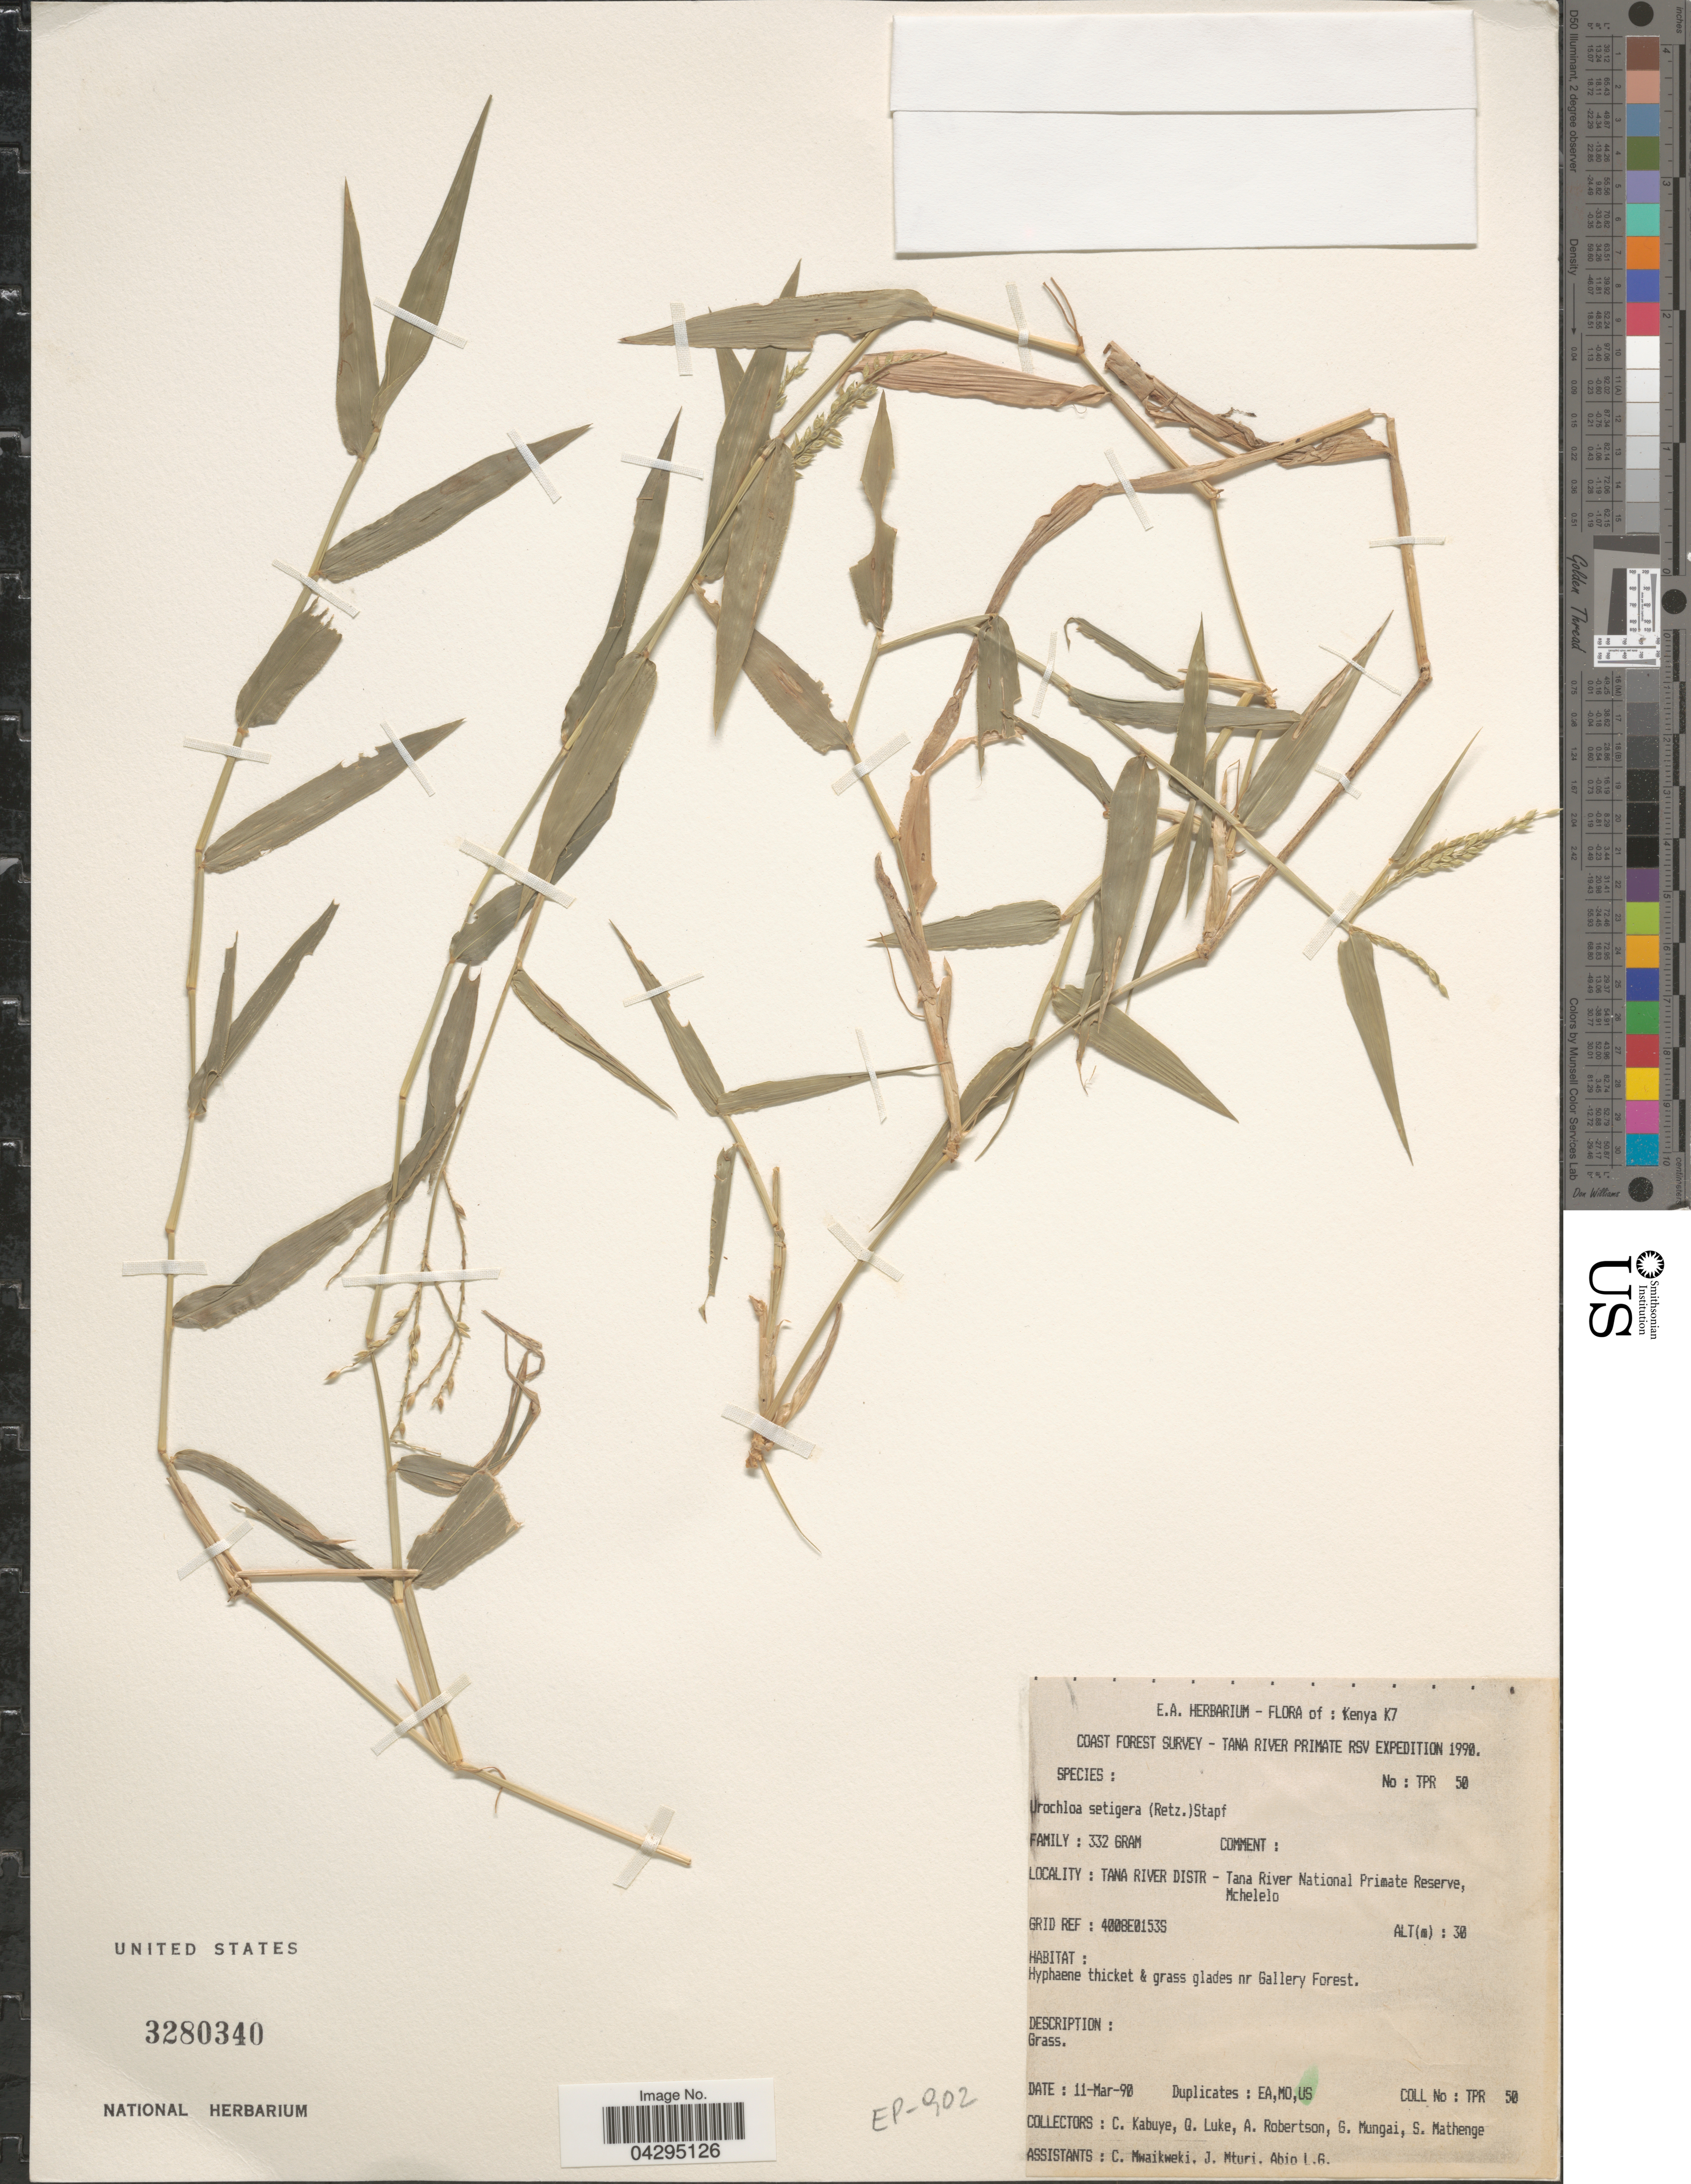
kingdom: Plantae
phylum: Tracheophyta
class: Liliopsida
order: Poales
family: Poaceae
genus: Urochloa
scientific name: Urochloa setigera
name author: (Retz.) Stapf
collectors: C. Kabuye, Q. Luke, A. Robertson, G. Mungai & et al.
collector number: TPR50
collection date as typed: Transcribed d/m/y: 11/3/90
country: Kenya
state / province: Tana River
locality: Kenya K7. Coast Forest Survey - Tana River Primate RSV Expedition 1990. Tana River Distr - Tana River National Primate Reserve, Mchelelo. Grif Ref: 4008E0153S [unsure placement].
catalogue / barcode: US 3280340